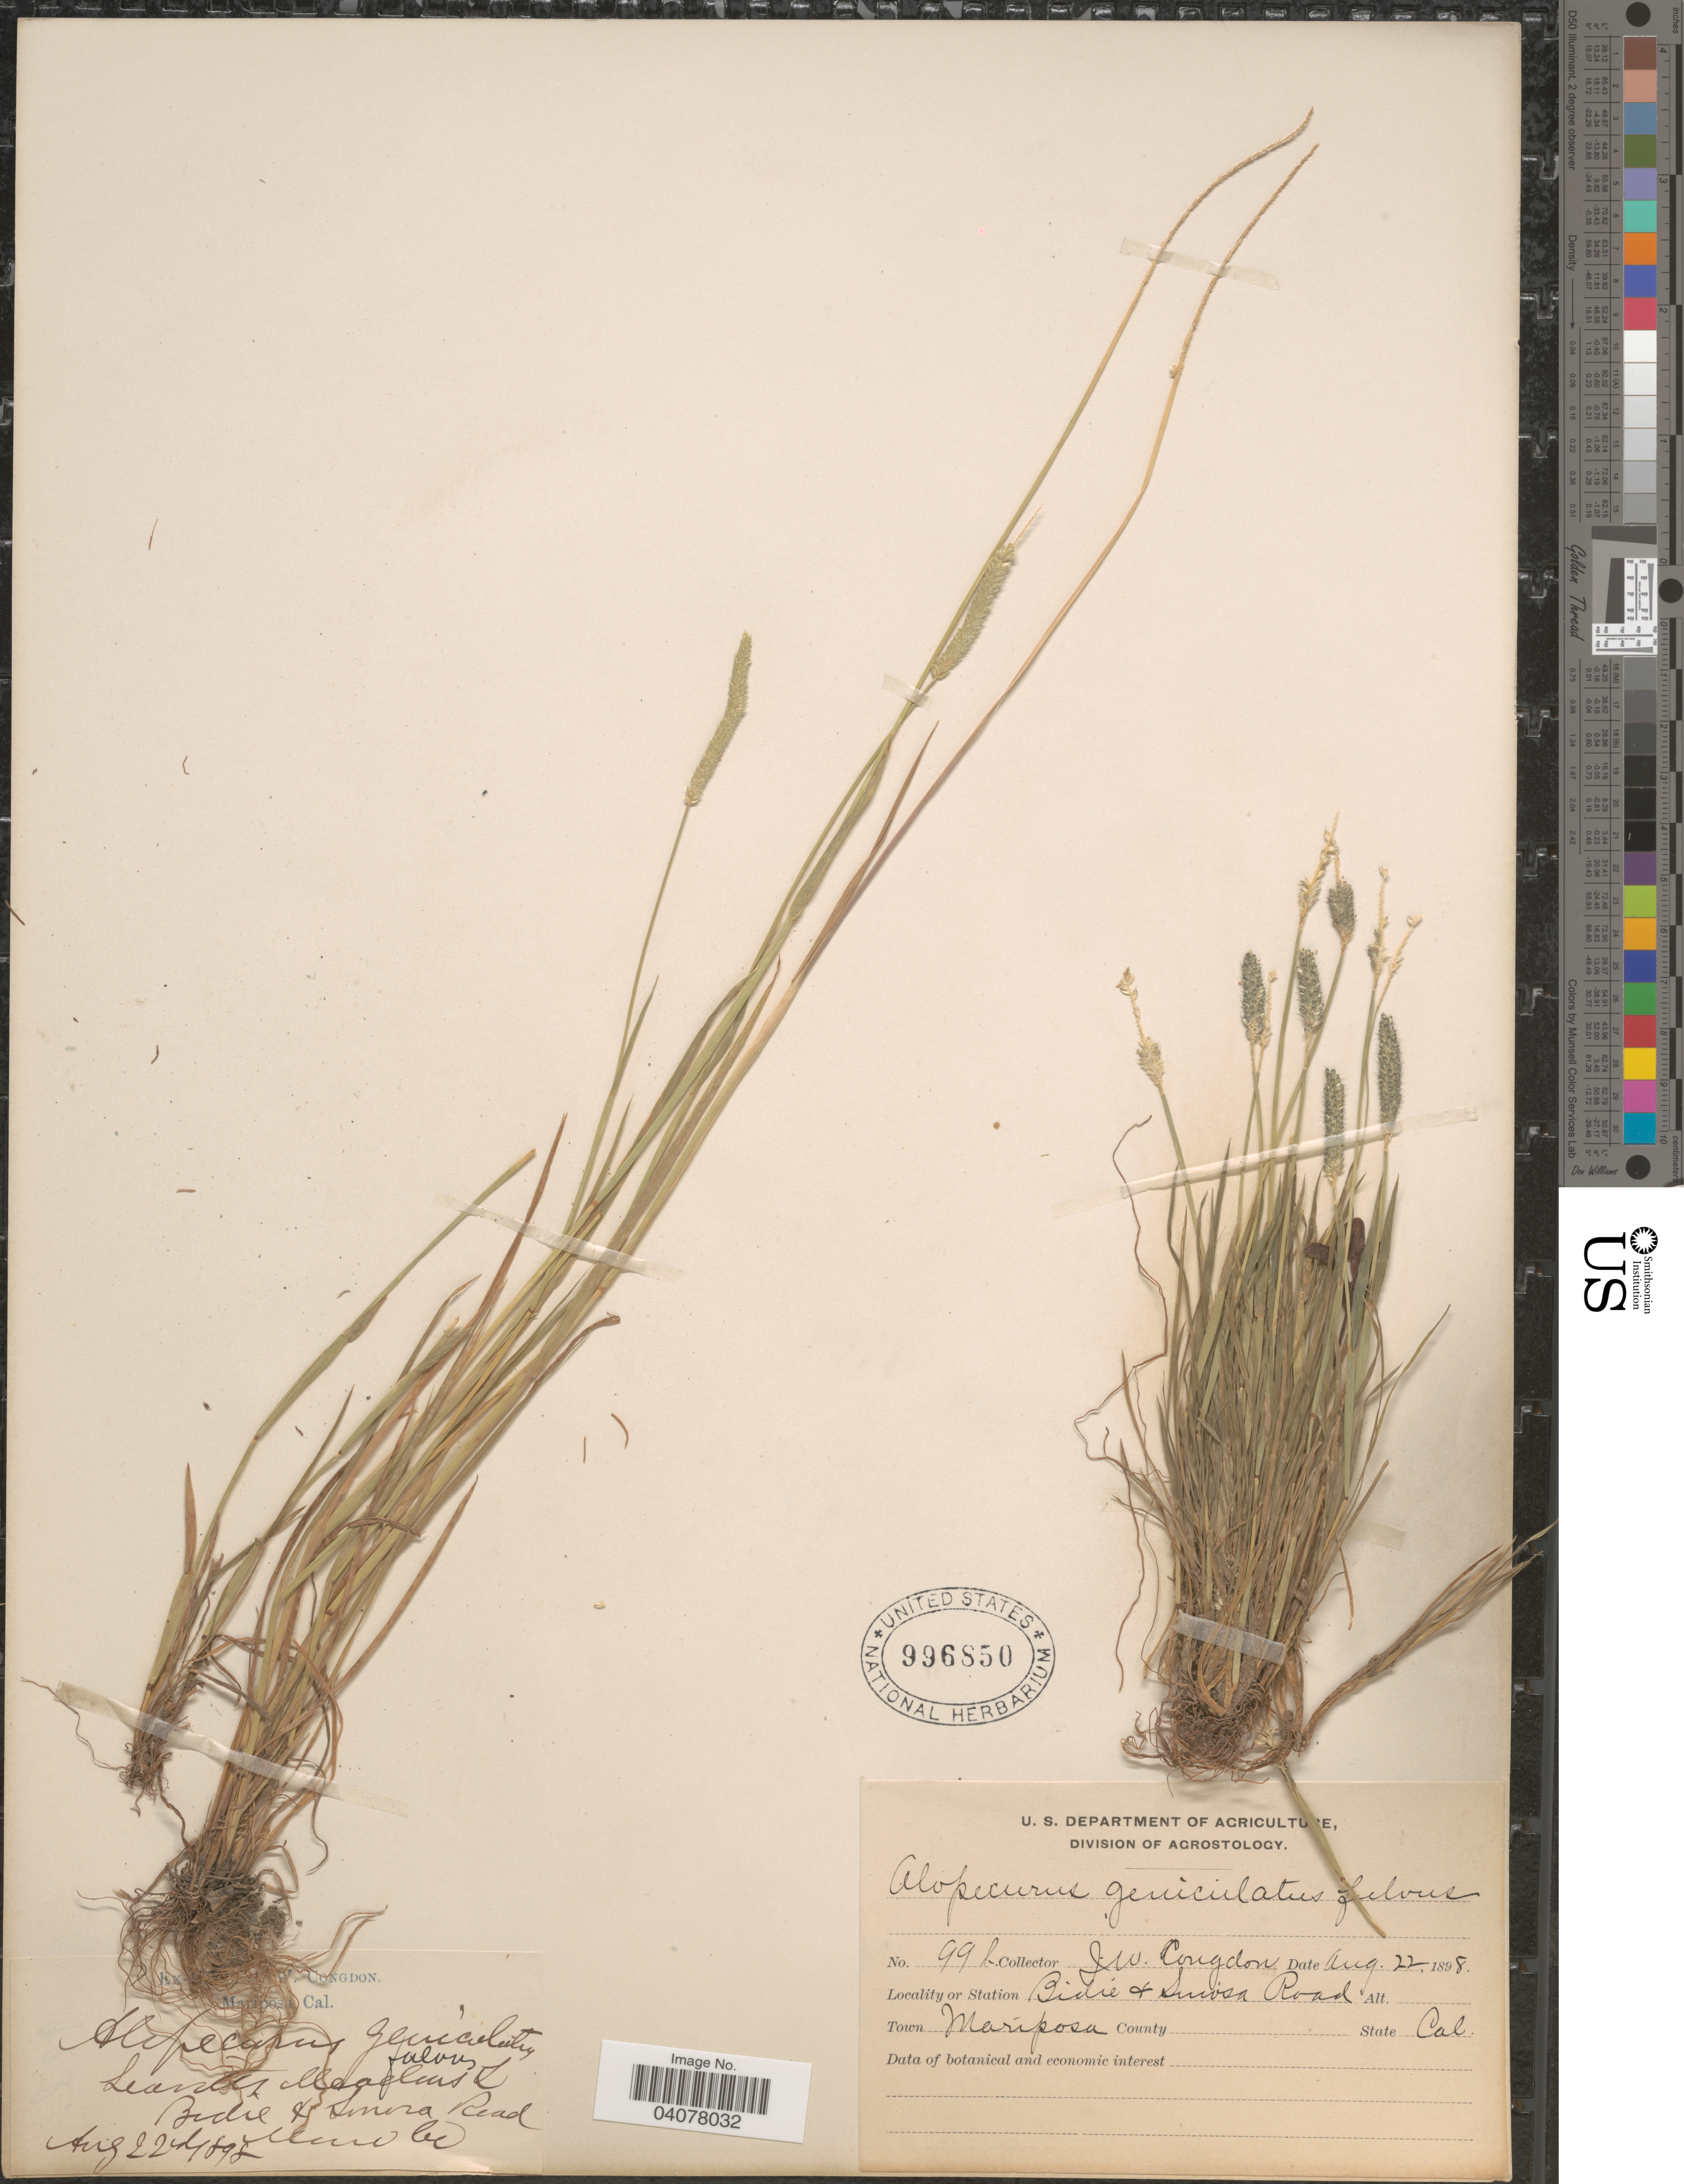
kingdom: Plantae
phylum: Tracheophyta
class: Liliopsida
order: Poales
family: Poaceae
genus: Alopecurus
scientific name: Alopecurus aequalis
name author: Sobol.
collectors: J. W. Congdon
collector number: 99b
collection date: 1898-08-22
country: United States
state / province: California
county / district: Mono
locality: Bidie + Senora Road. Town Mariposa. Mono Co.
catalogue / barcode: US 996850